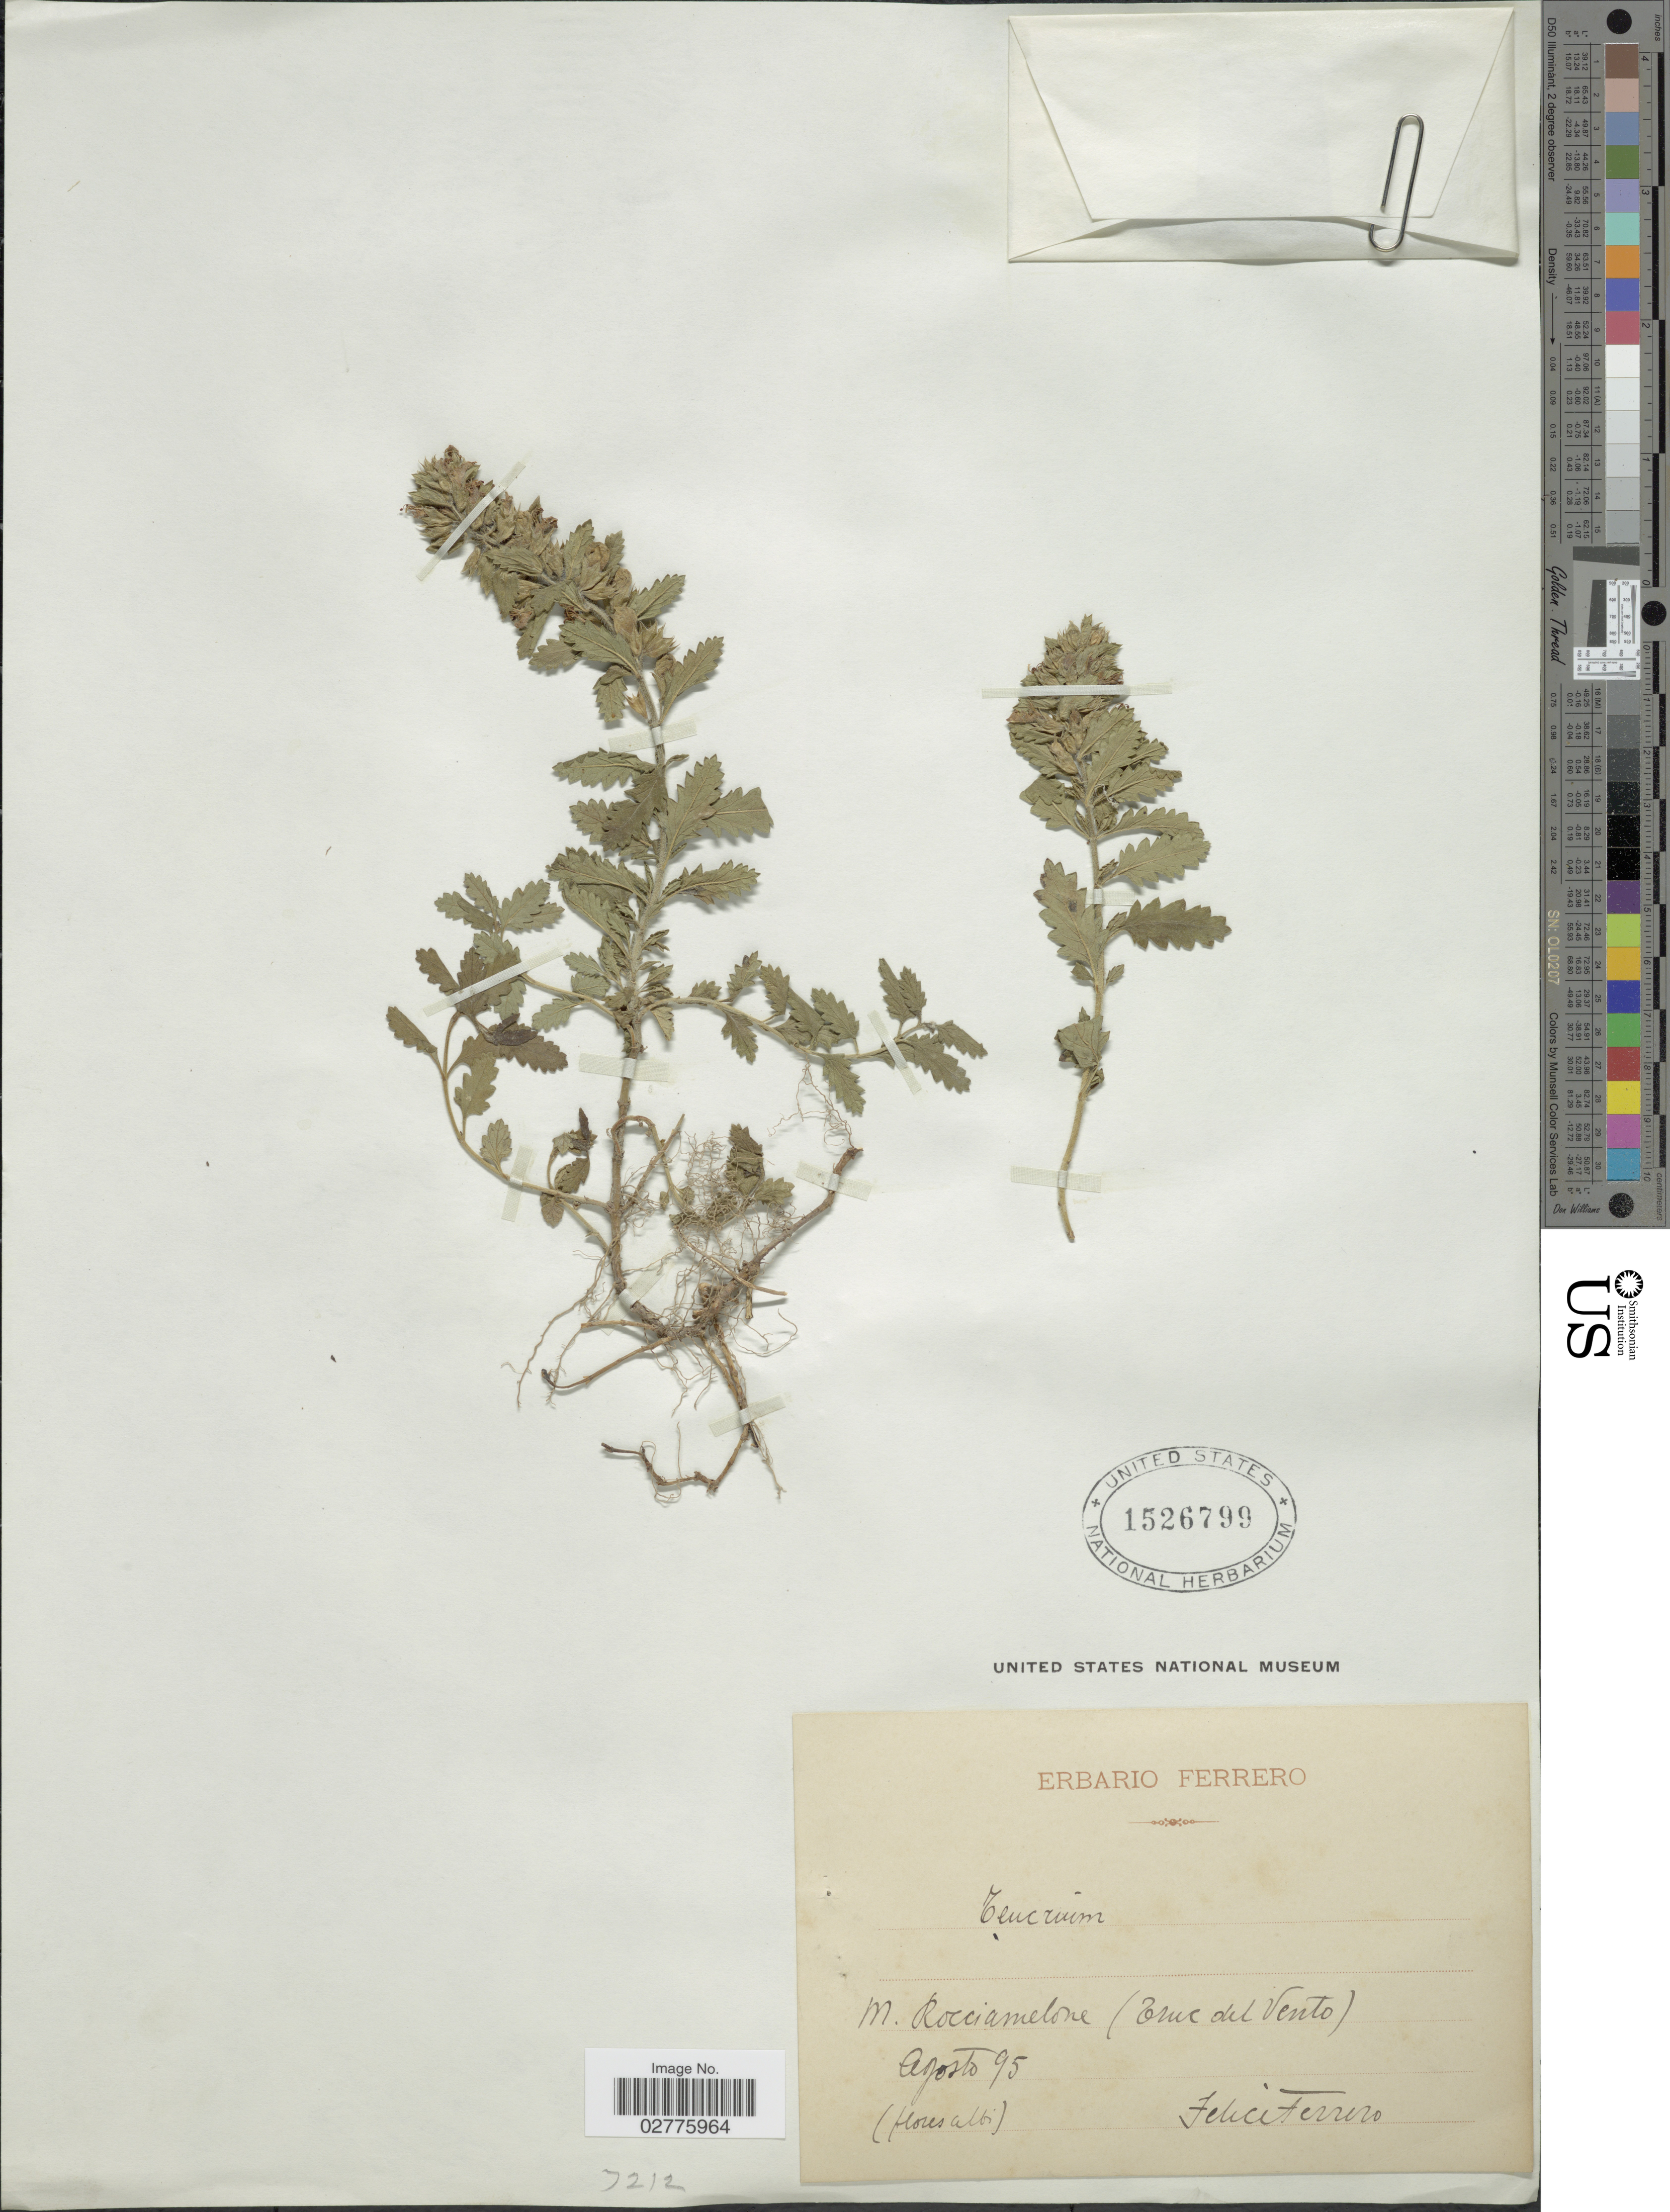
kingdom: Plantae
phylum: Tracheophyta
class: Magnoliopsida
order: Lamiales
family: Lamiaceae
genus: Teucrium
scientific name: Teucrium sp.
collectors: F. Ferrero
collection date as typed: Transcribed d/m/y: /8/95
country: Italy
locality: M. Rocciamelone (Cruc del Vento).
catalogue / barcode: US 1526799